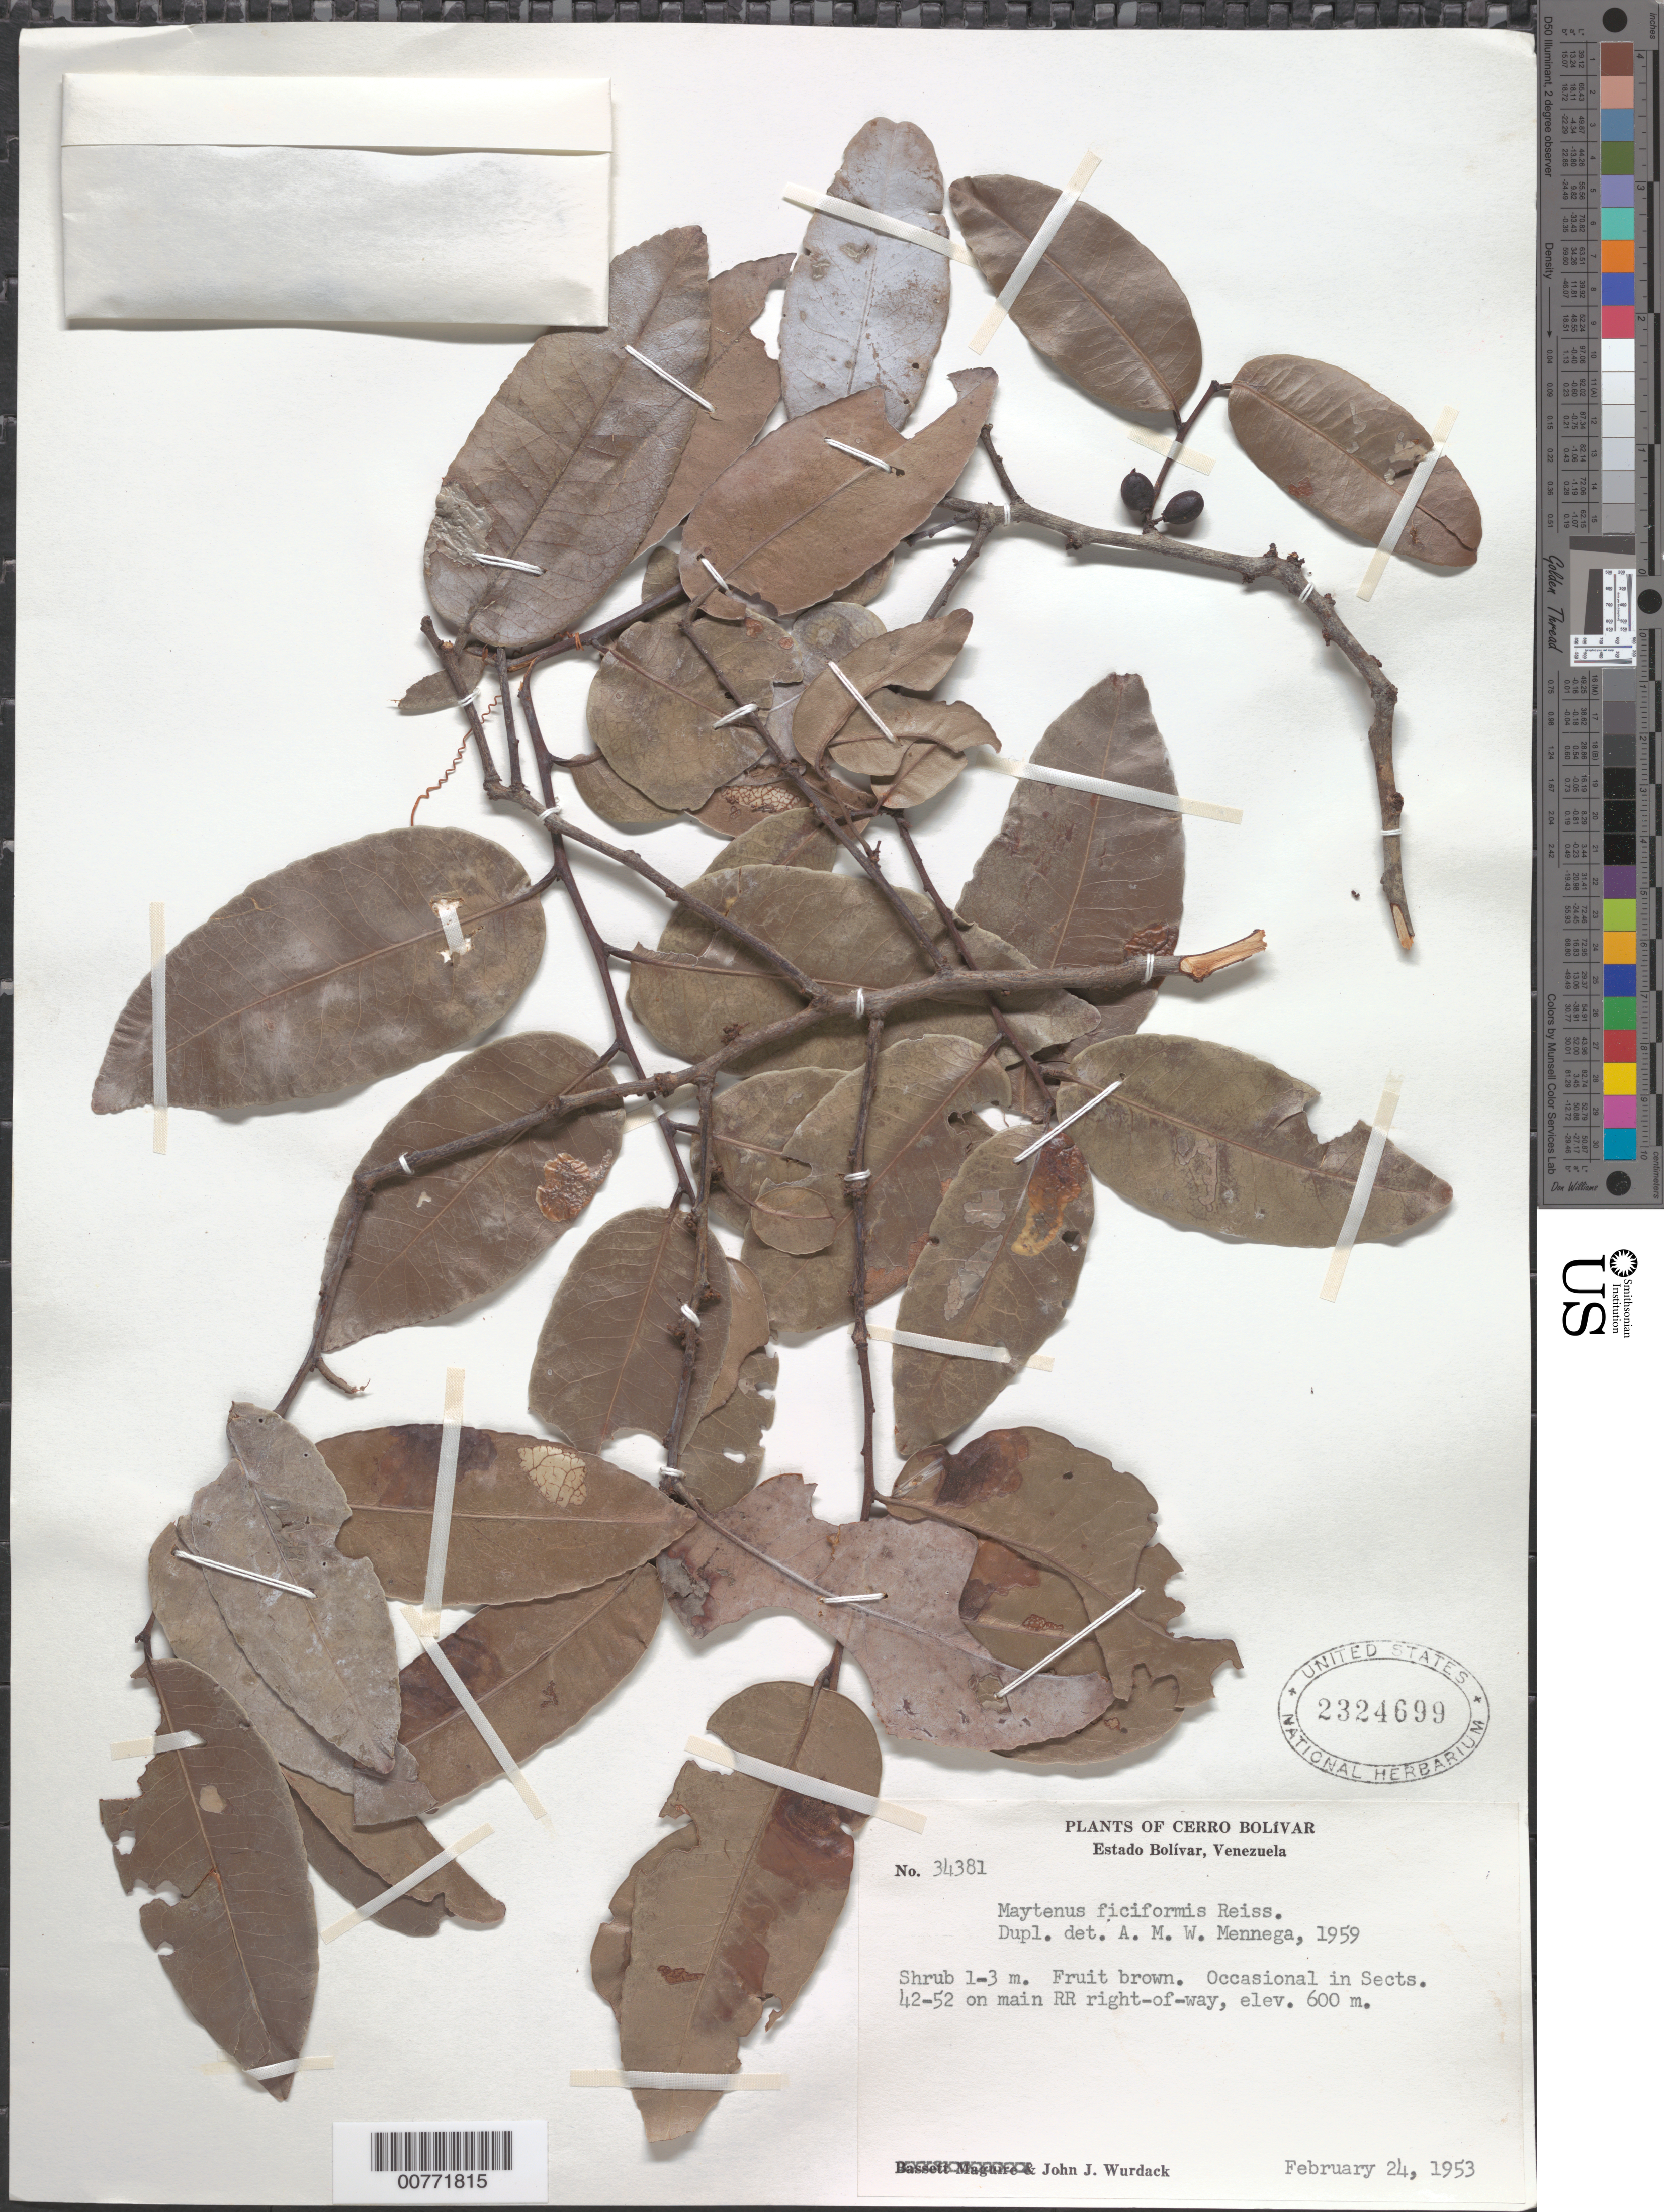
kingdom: Plantae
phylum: Tracheophyta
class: Magnoliopsida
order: Celastrales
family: Celastraceae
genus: Maytenus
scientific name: Maytenus ficiformis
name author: Reissek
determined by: Mennega, A. M. W.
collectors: J. J. Wurdack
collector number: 34381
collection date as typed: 24-Feb-53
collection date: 1953-02-24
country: Venezuela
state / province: Bolívar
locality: Sections 42-52, main railroad right of way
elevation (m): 600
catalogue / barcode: US 2324699